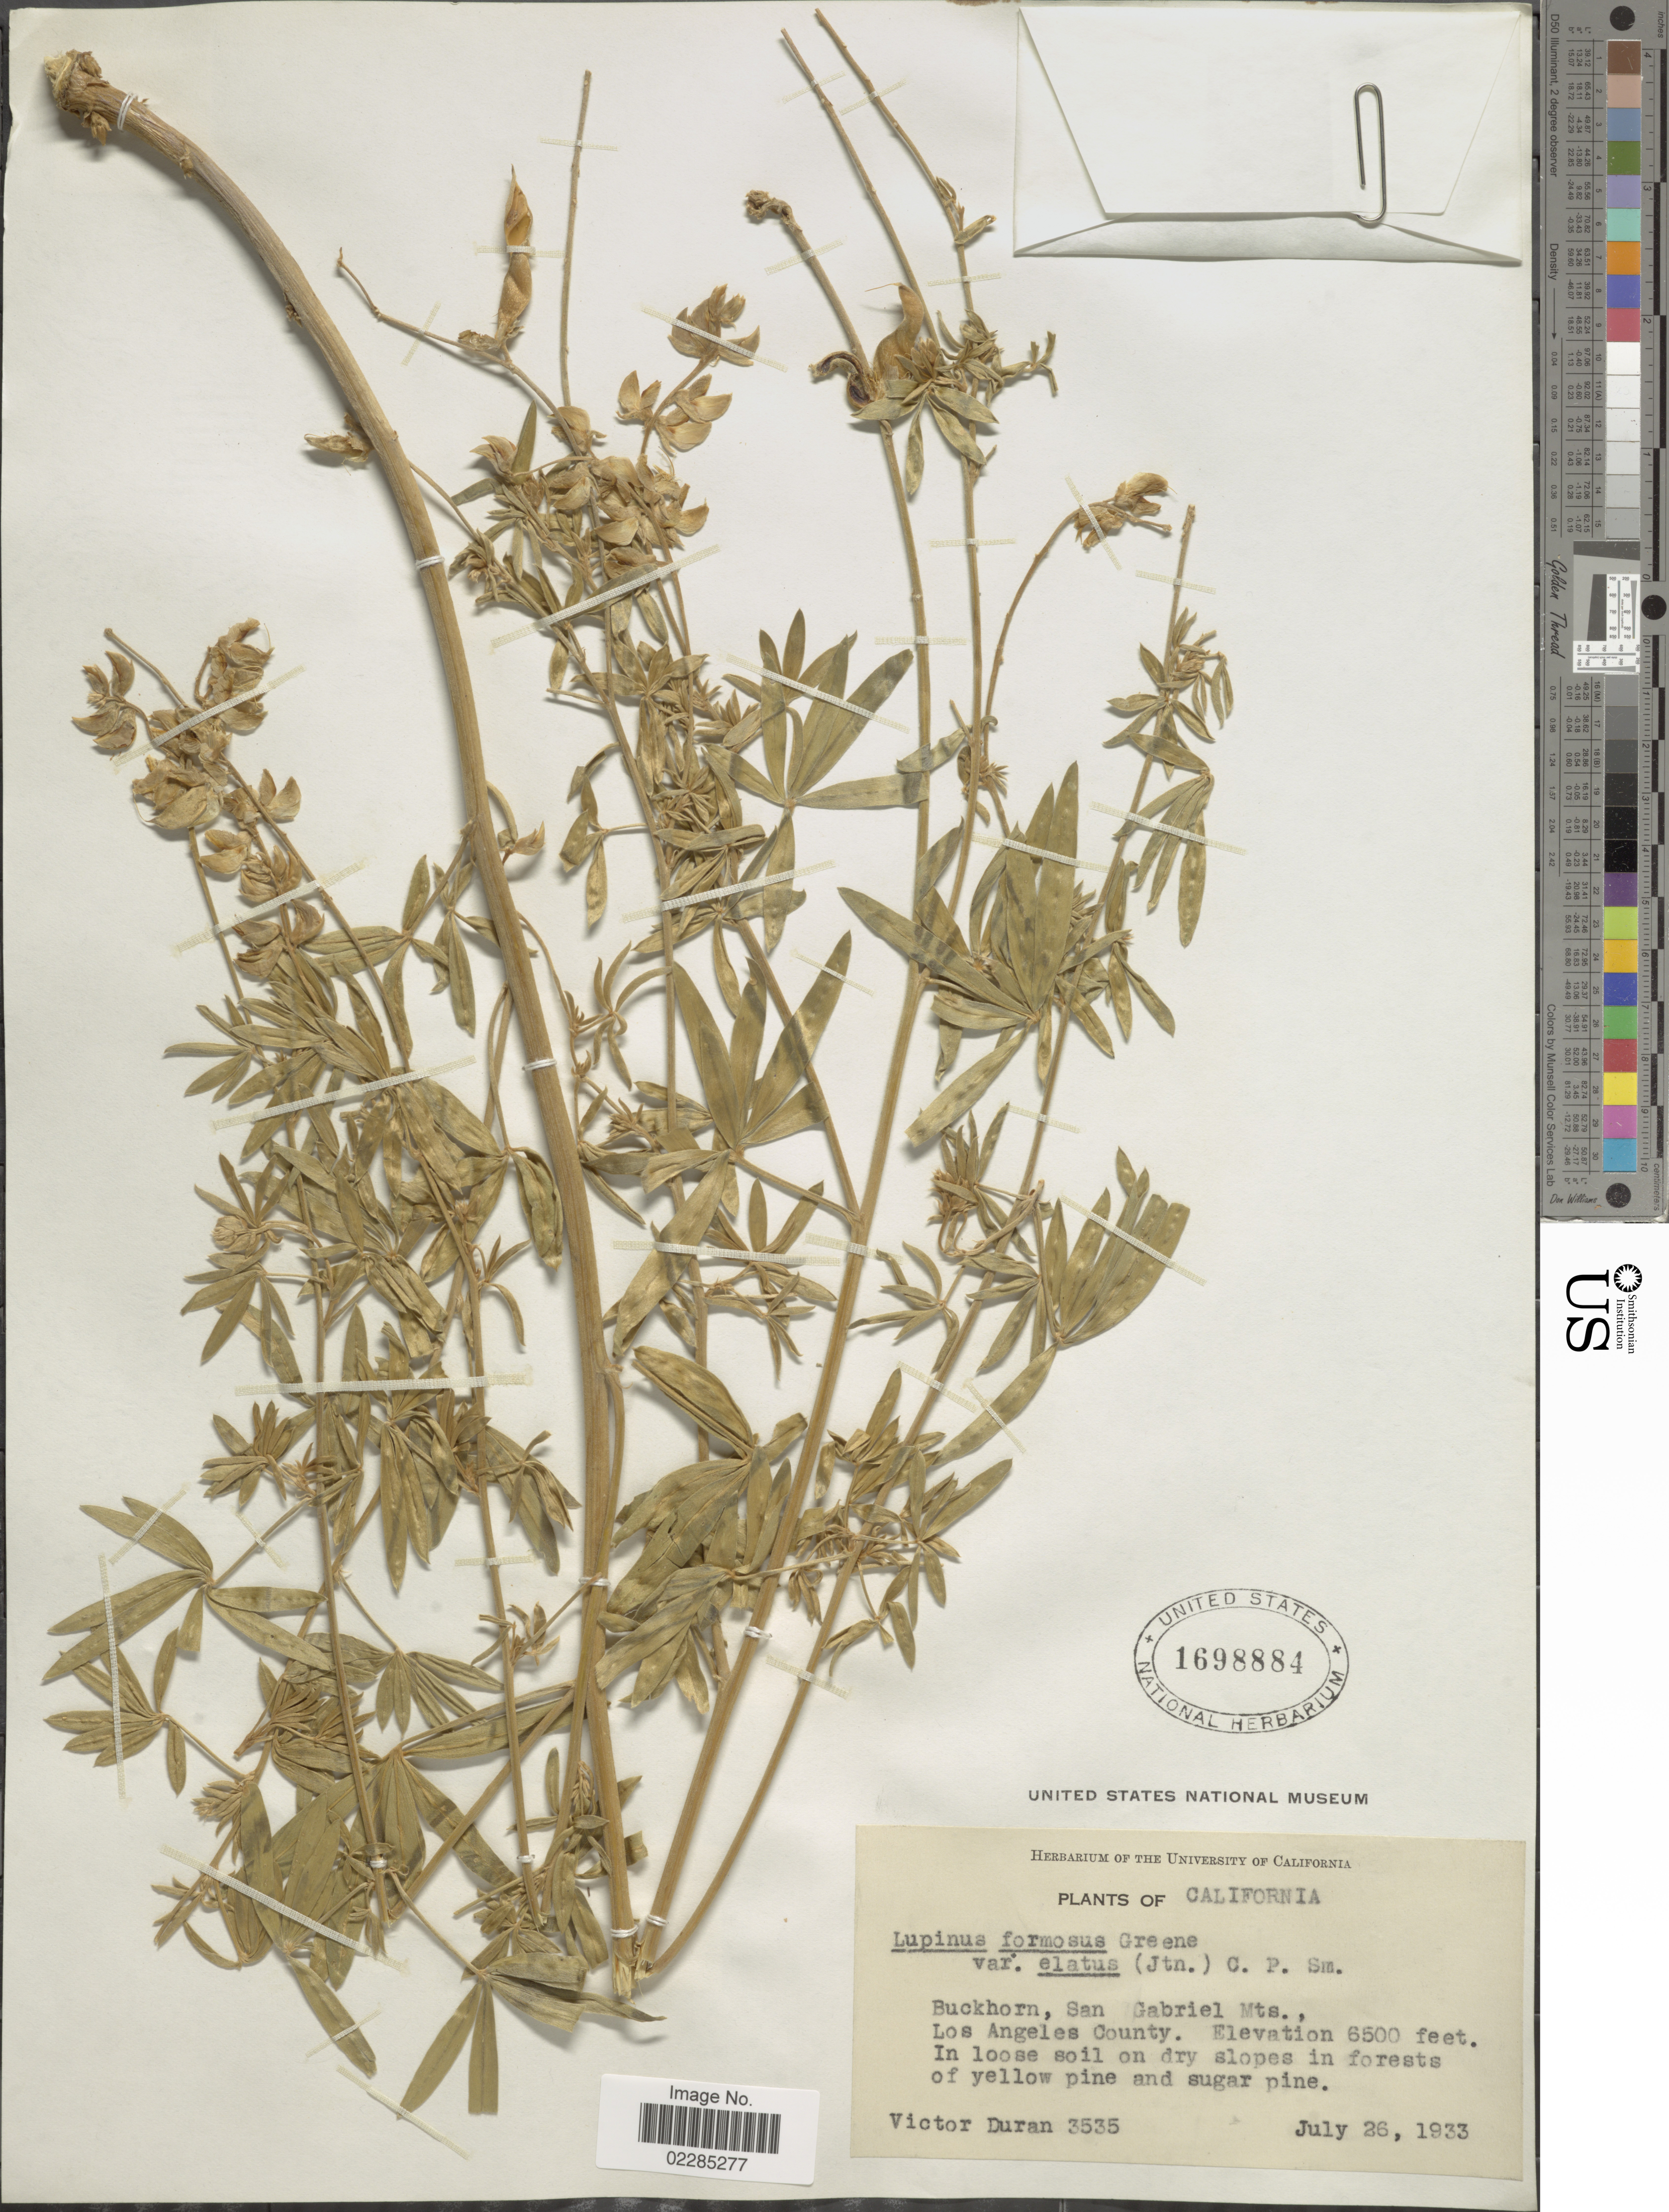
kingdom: Plantae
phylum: Tracheophyta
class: Magnoliopsida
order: Fabales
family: Fabaceae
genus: Lupinus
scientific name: Lupinus formosus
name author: Greene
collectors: V. Duran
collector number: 3535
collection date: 1933-07-26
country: United States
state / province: California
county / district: Los Angeles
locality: Buckhorn, San Gabriel Mts., Los Angeles County. In loose soil o dry slopes in forests of yellow pine and sugar pine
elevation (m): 1981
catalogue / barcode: US 1698884